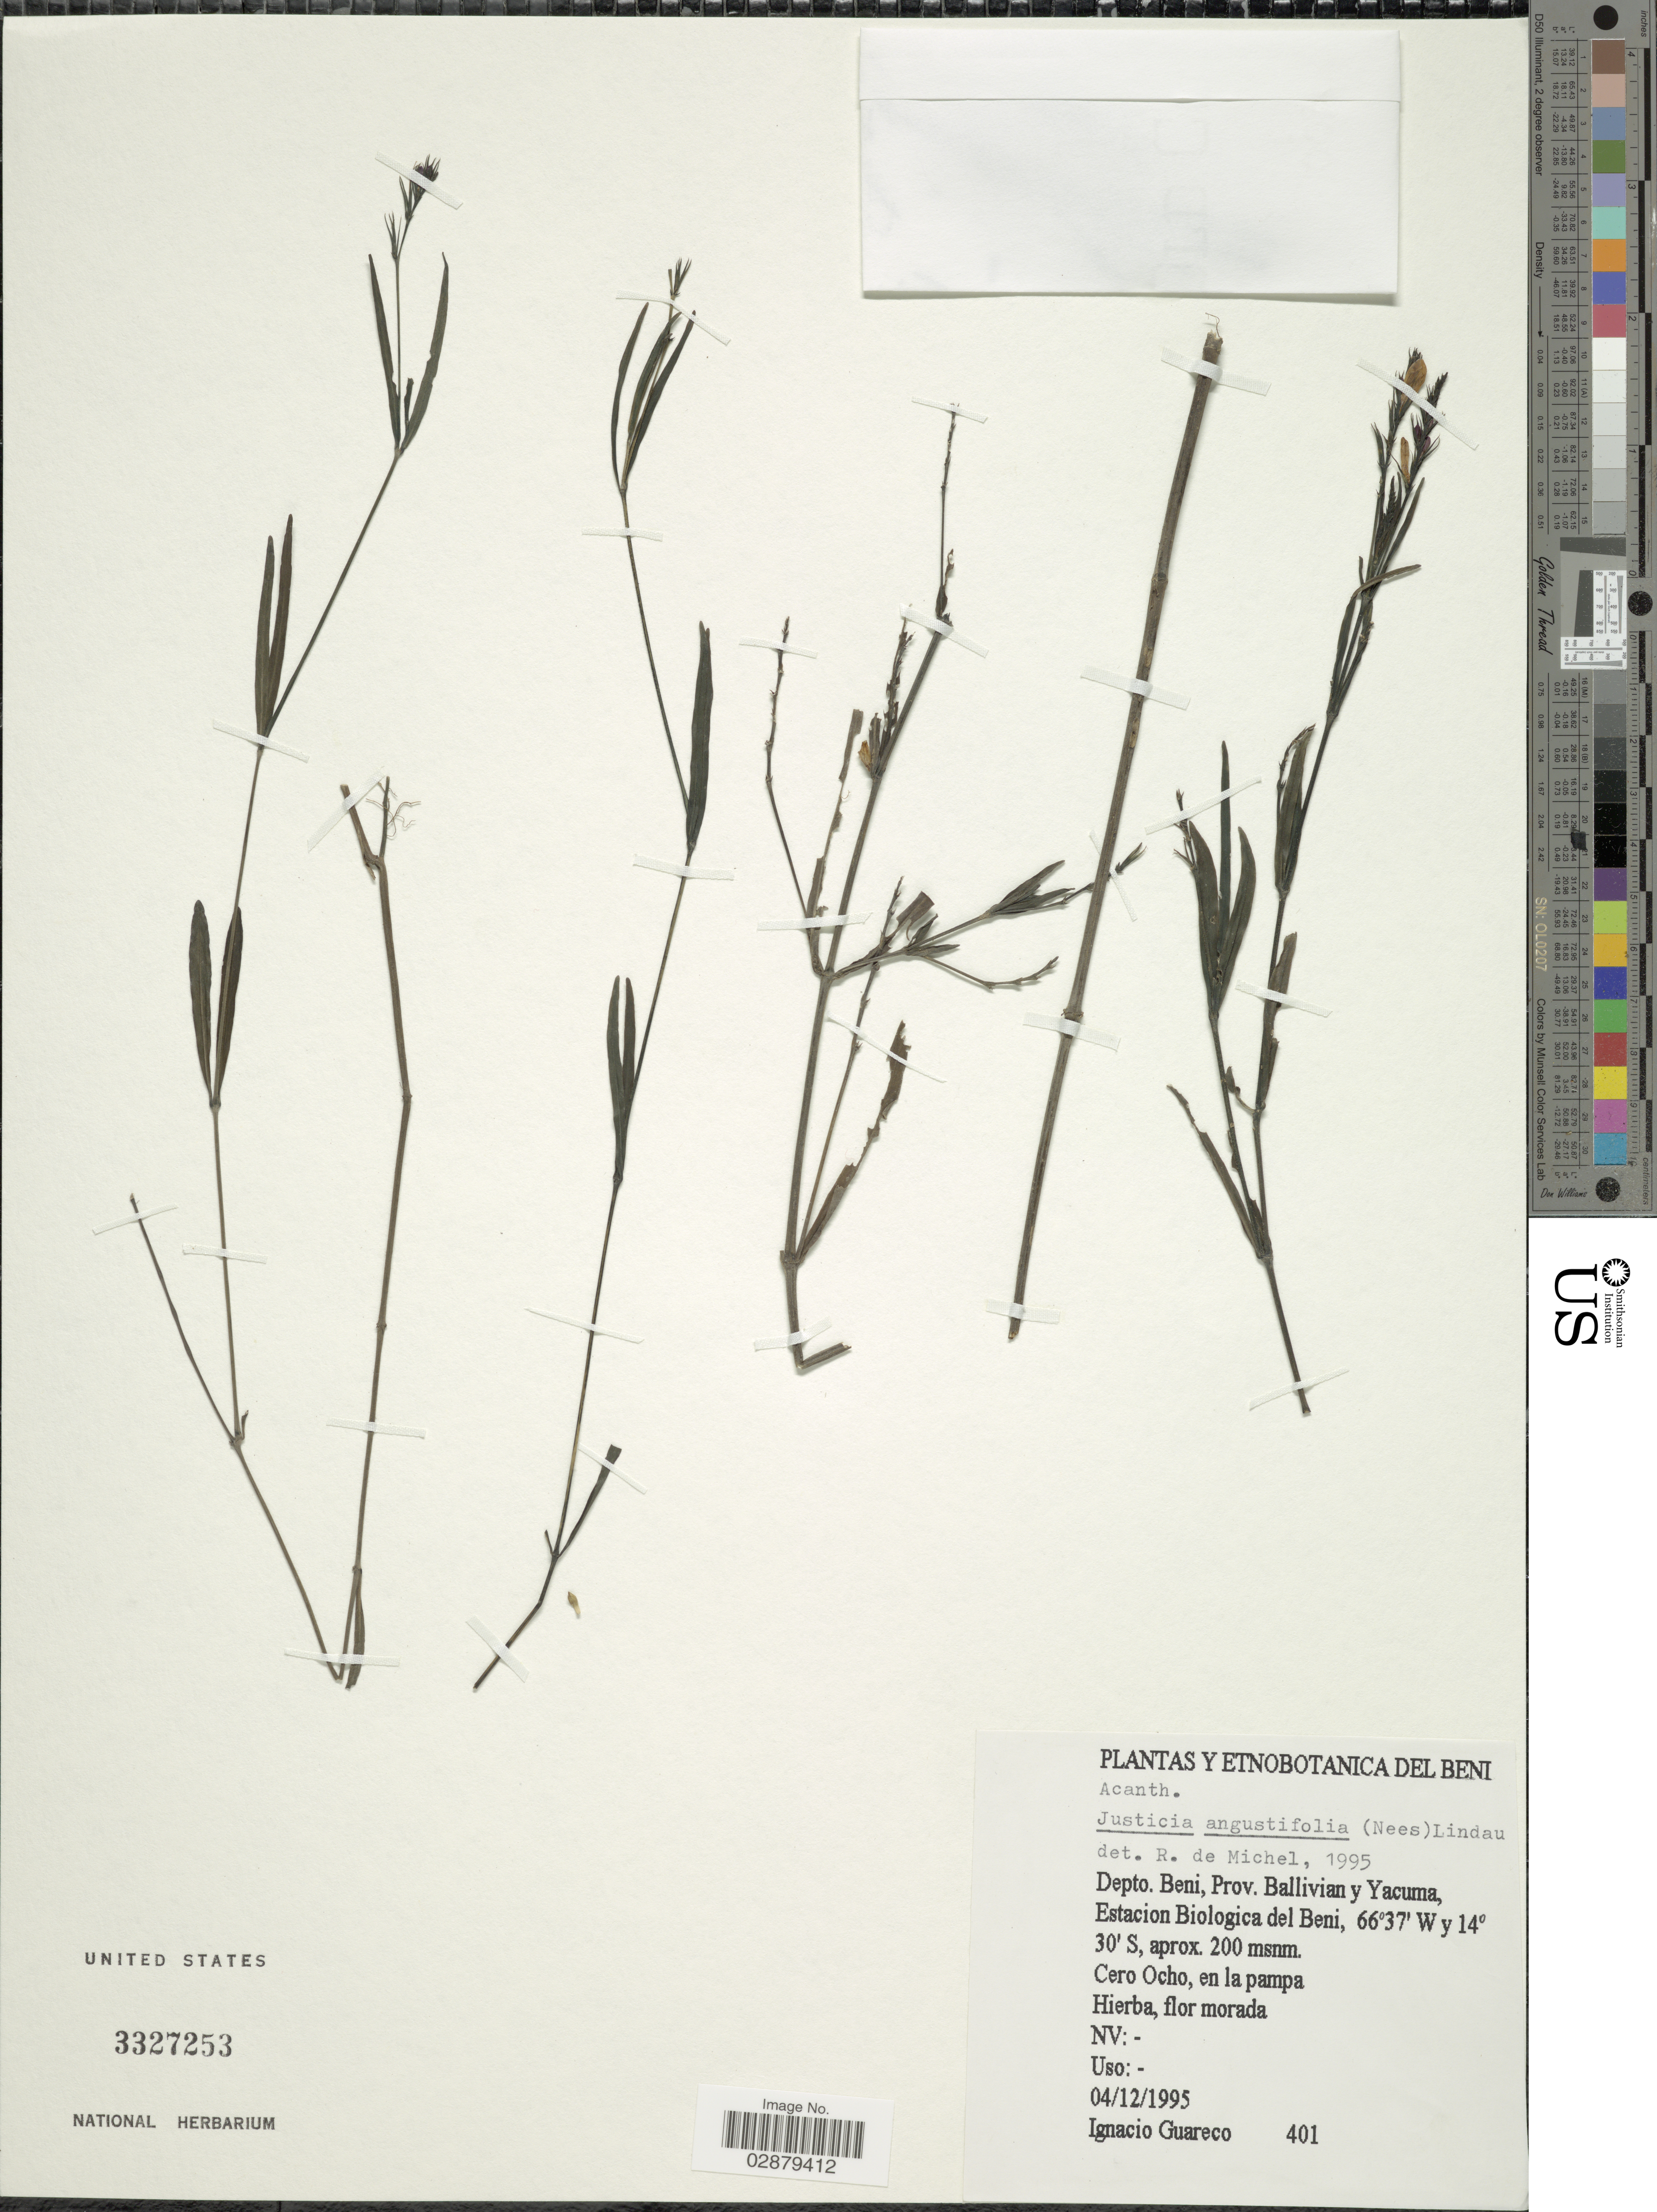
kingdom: Plantae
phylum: Tracheophyta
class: Magnoliopsida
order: Lamiales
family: Acanthaceae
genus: Justicia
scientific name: Justicia laevilinguis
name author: (Nees) Lindau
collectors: I. Guareco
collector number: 401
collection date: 1995-12-04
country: Bolivia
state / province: Beni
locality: Depto. Beni, Prov. Ballivian y Yacuma, Estacion Biologica del Beni.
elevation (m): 200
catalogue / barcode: US 3327253